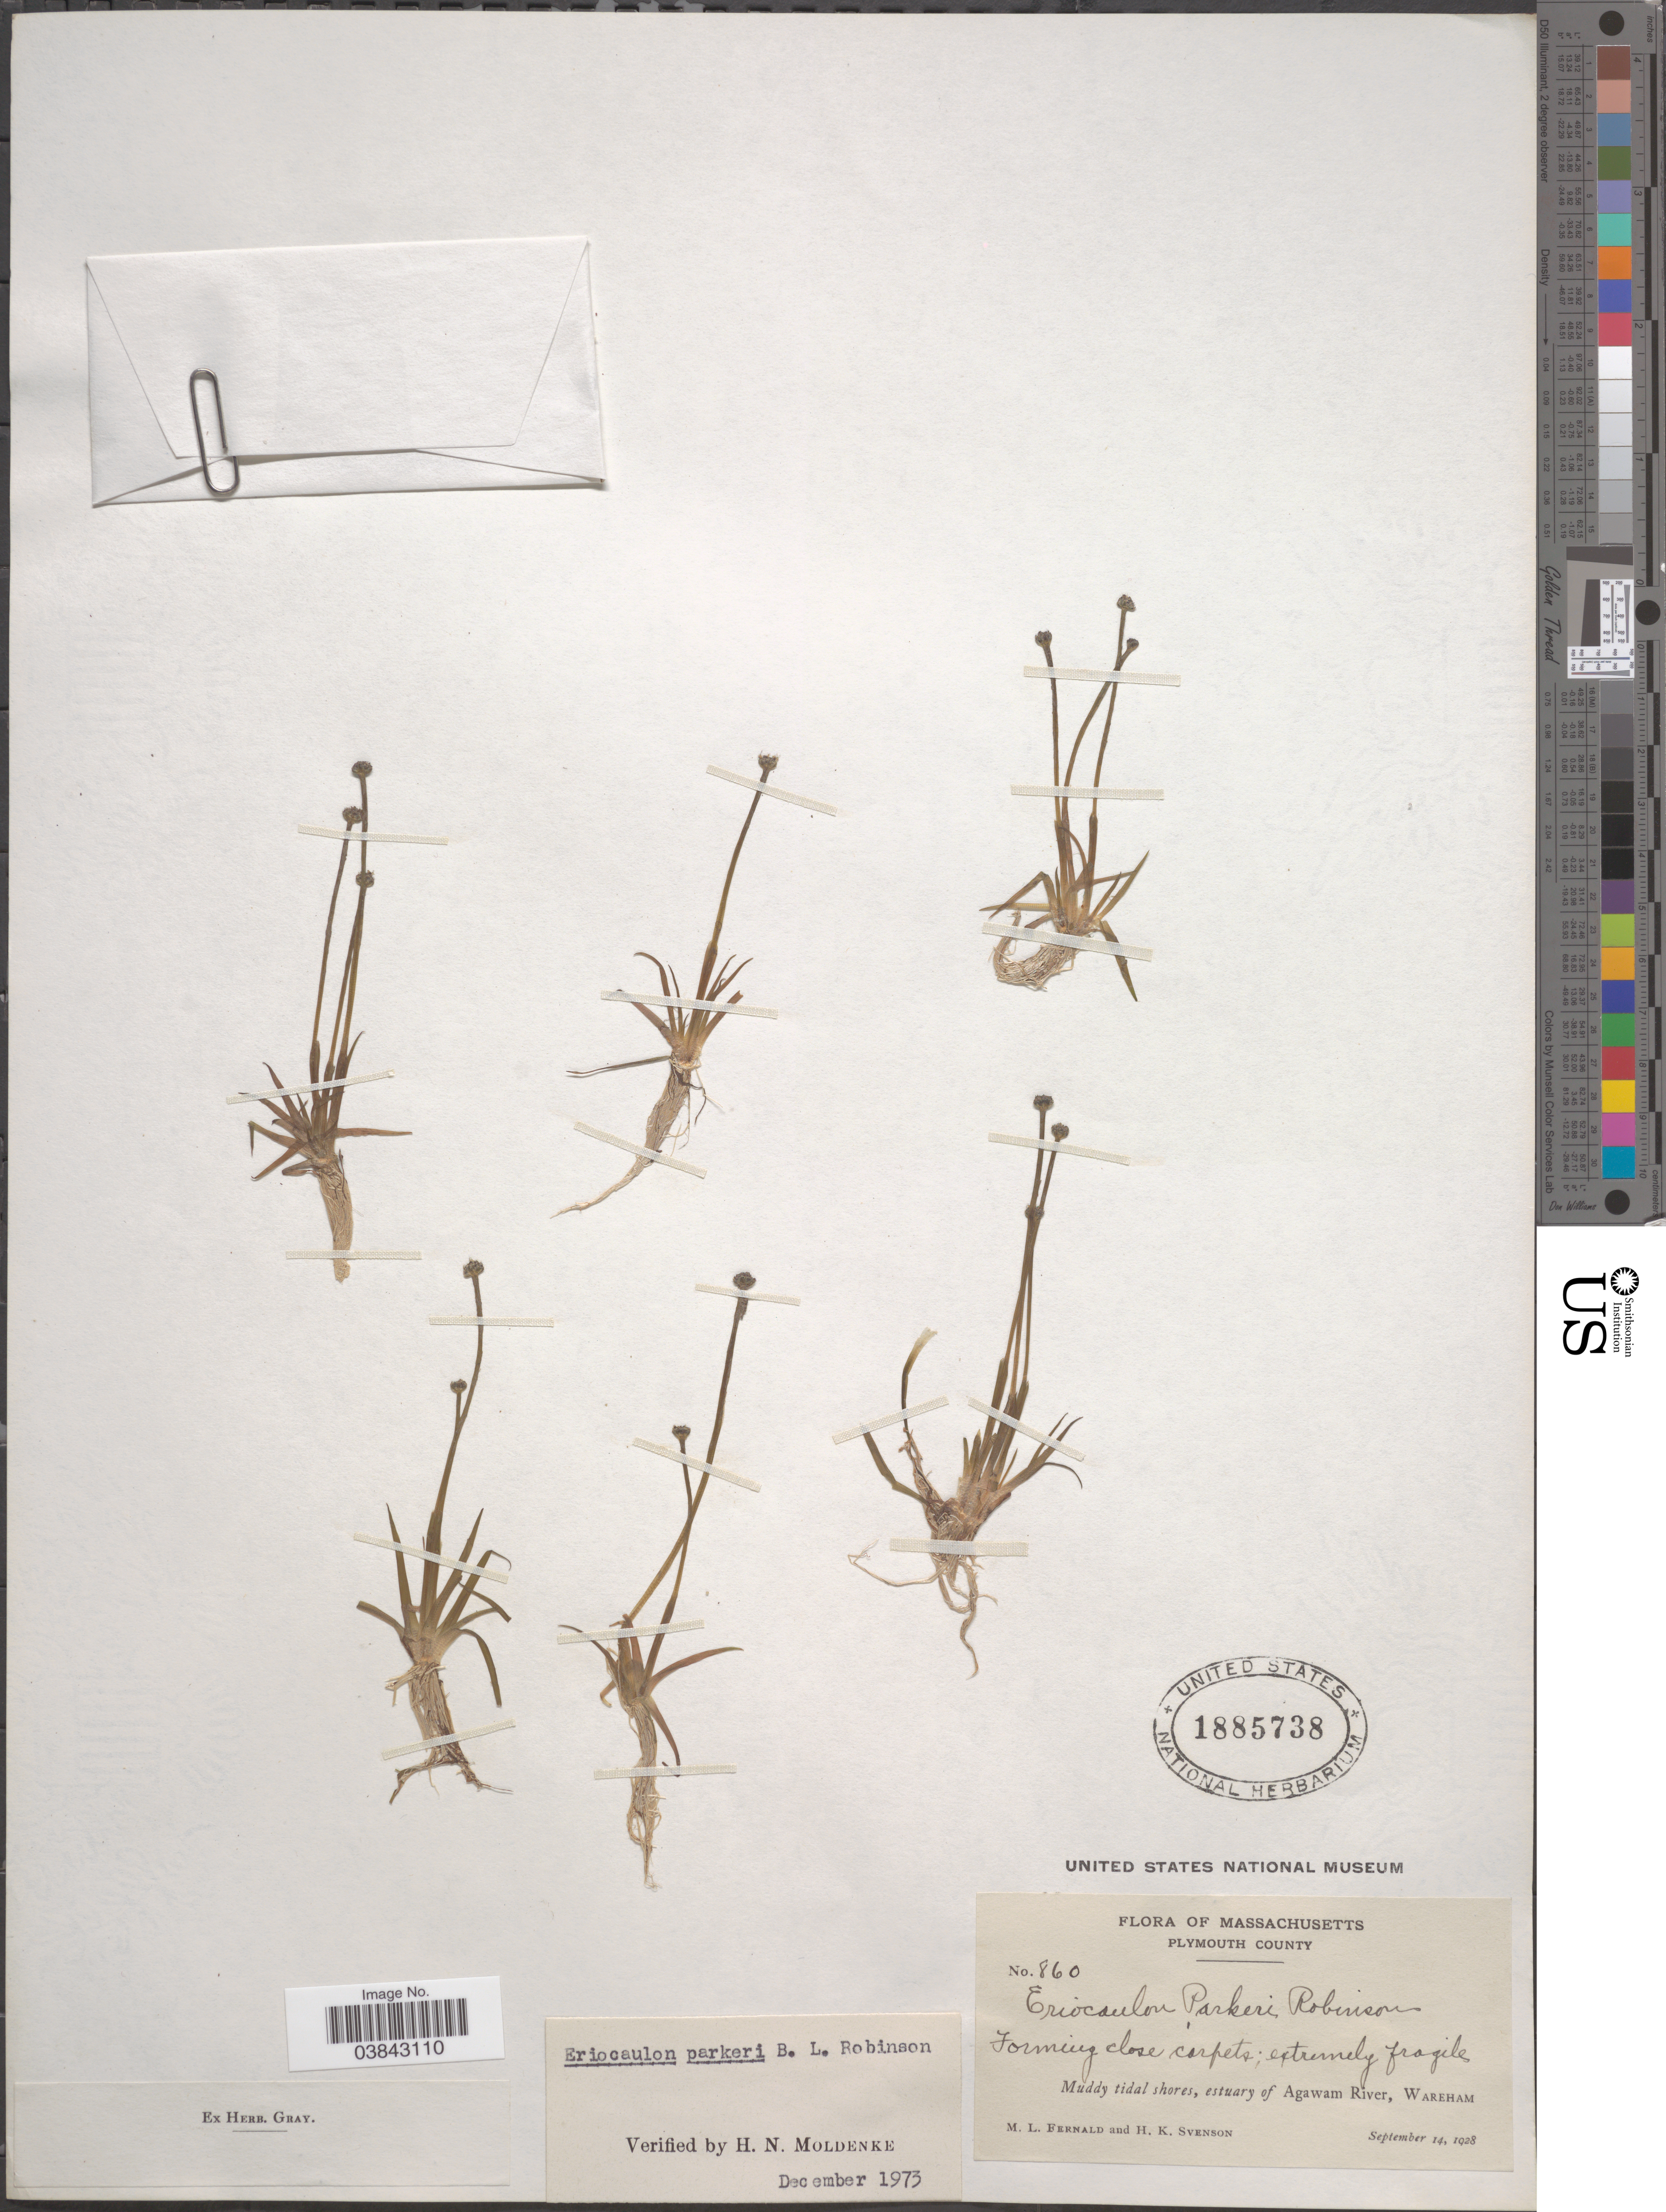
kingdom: Plantae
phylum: Tracheophyta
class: Liliopsida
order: Poales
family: Eriocaulaceae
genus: Eriocaulon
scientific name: Eriocaulon parkeri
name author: B.L. Rob.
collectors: M. L. Fernald & H. K. Svenson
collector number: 860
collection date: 1928-09-14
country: United States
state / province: Massachusetts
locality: Plymouth County. Estuary of Agawam River, Wareham.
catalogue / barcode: US 1885738